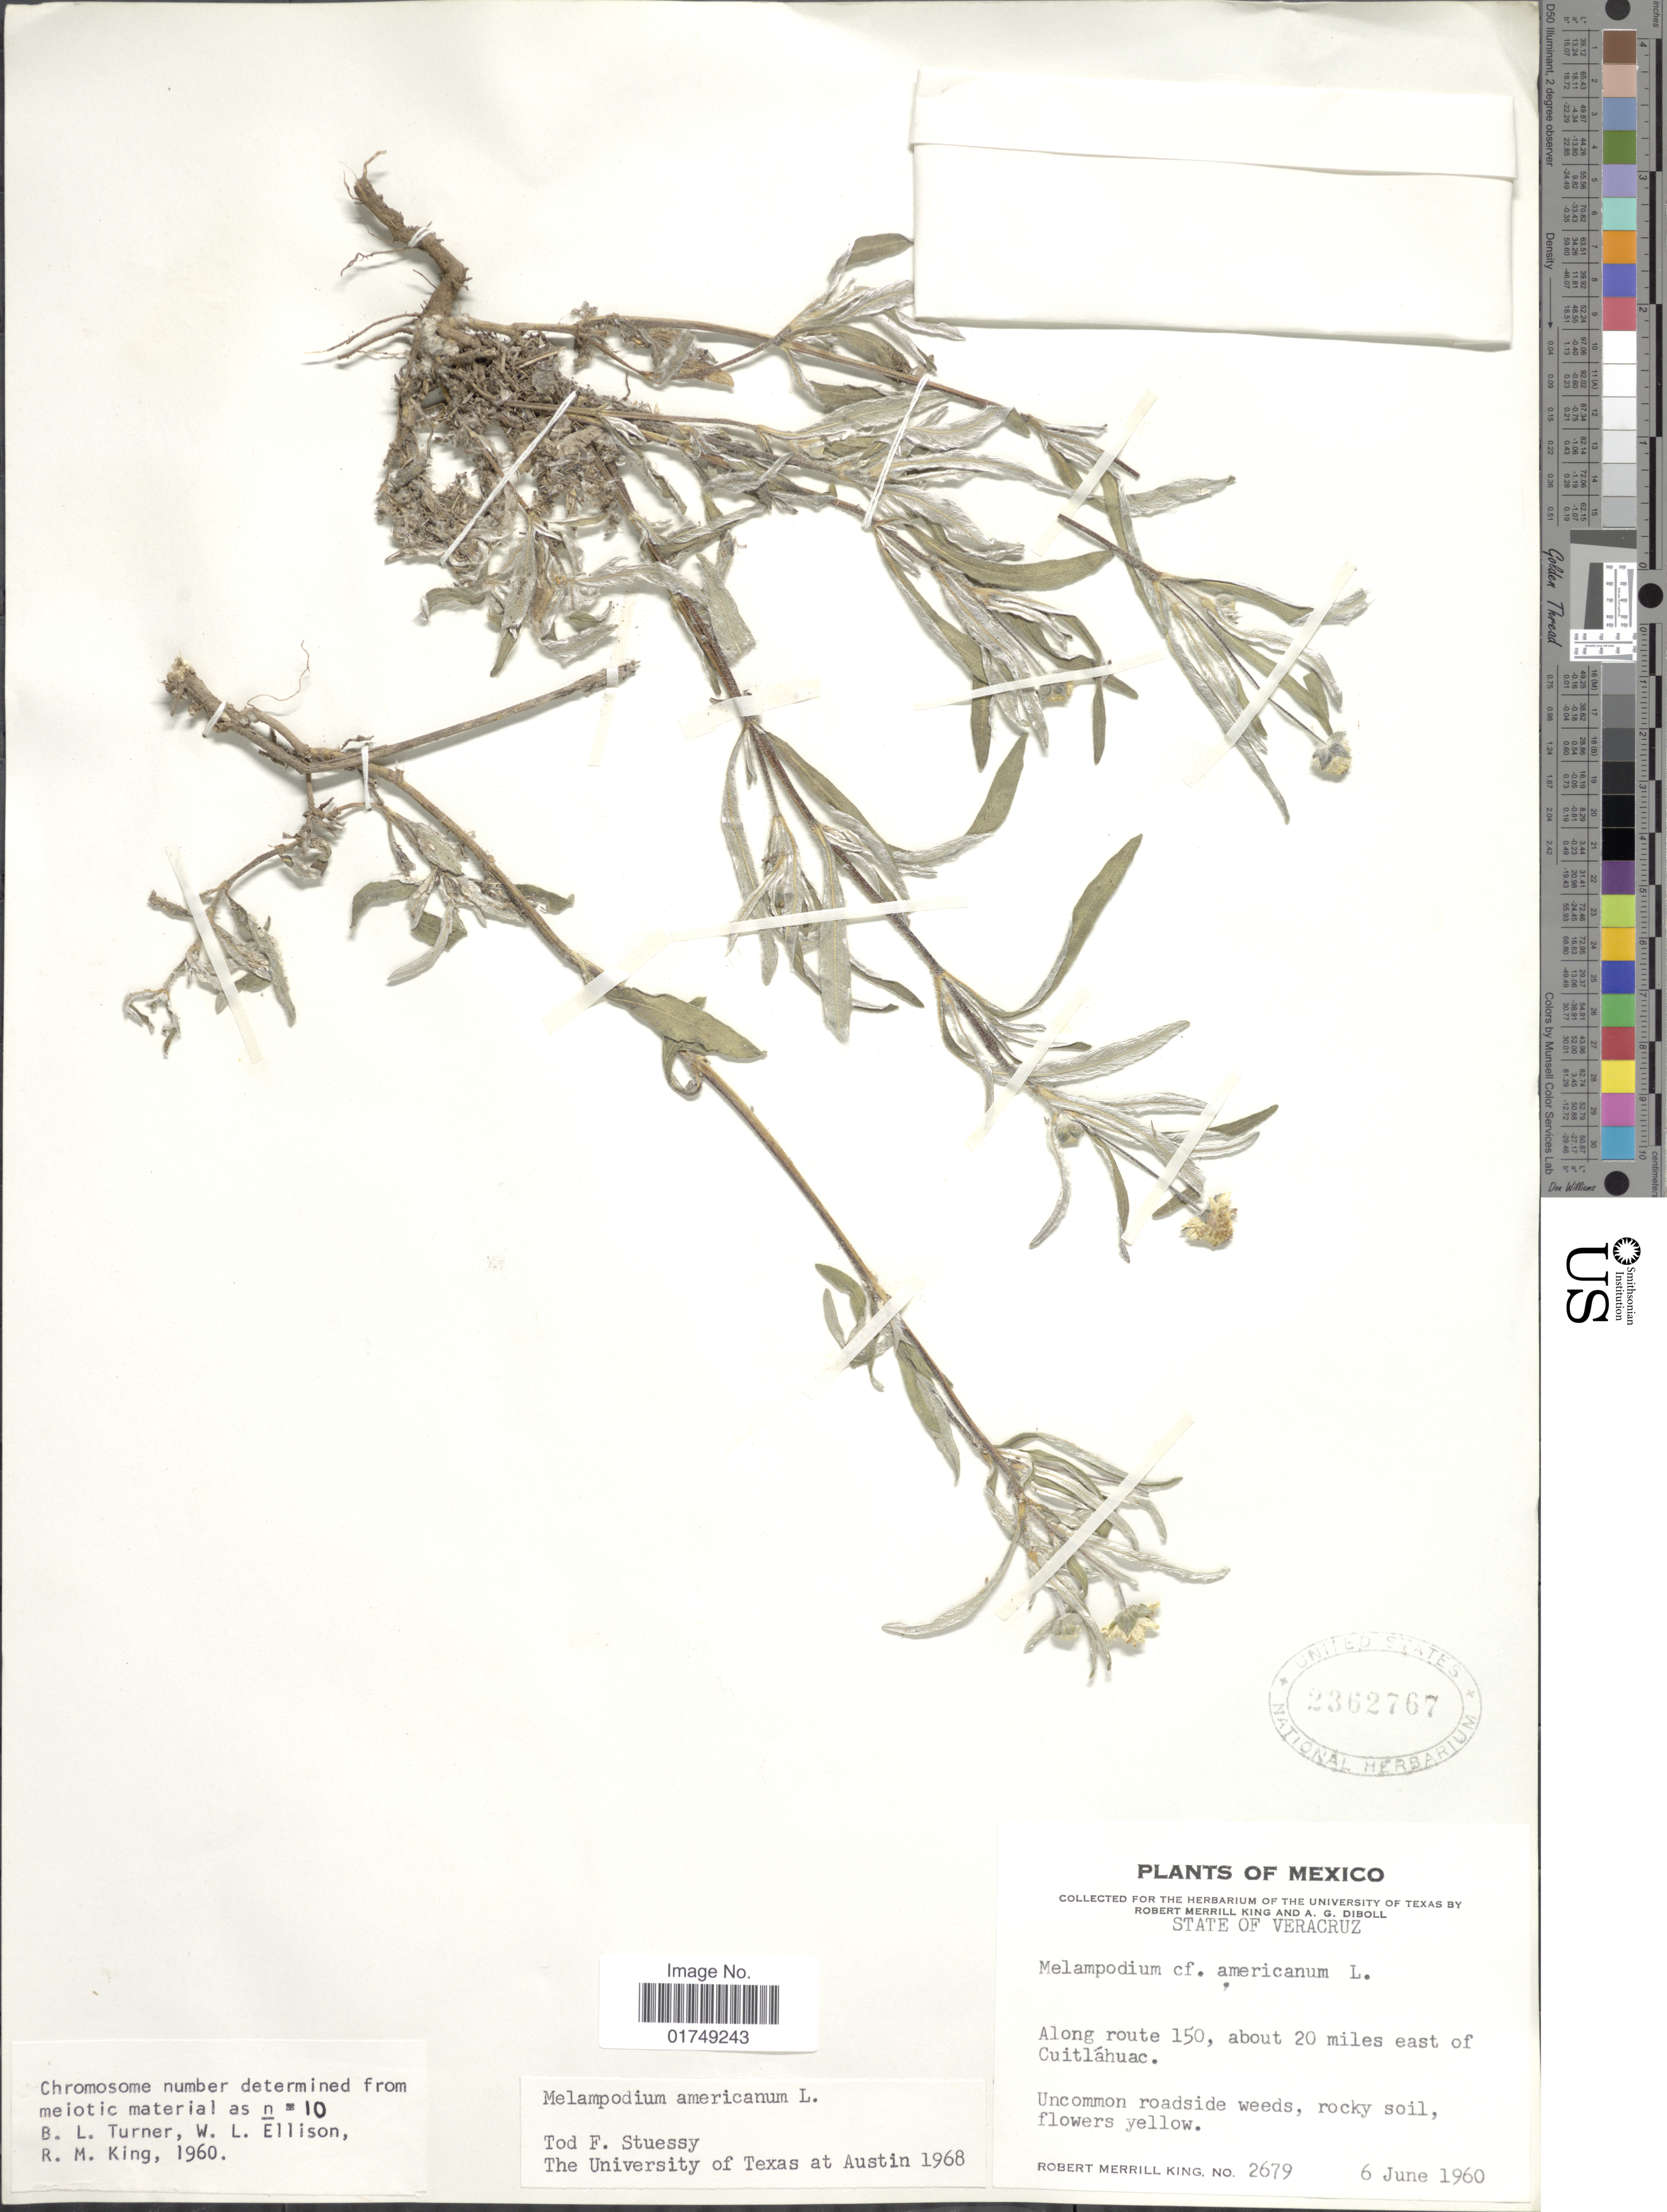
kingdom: Plantae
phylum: Tracheophyta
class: Magnoliopsida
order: Asterales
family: Asteraceae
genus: Melampodium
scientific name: Melampodium americanum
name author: L.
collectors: R. M. King & A. Diboll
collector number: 2679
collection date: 1960-06-06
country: Mexico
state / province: Veracruz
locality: State of Veracruz, along route 150, about 20 miles east of Cuitlahuac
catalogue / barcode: US 2362767